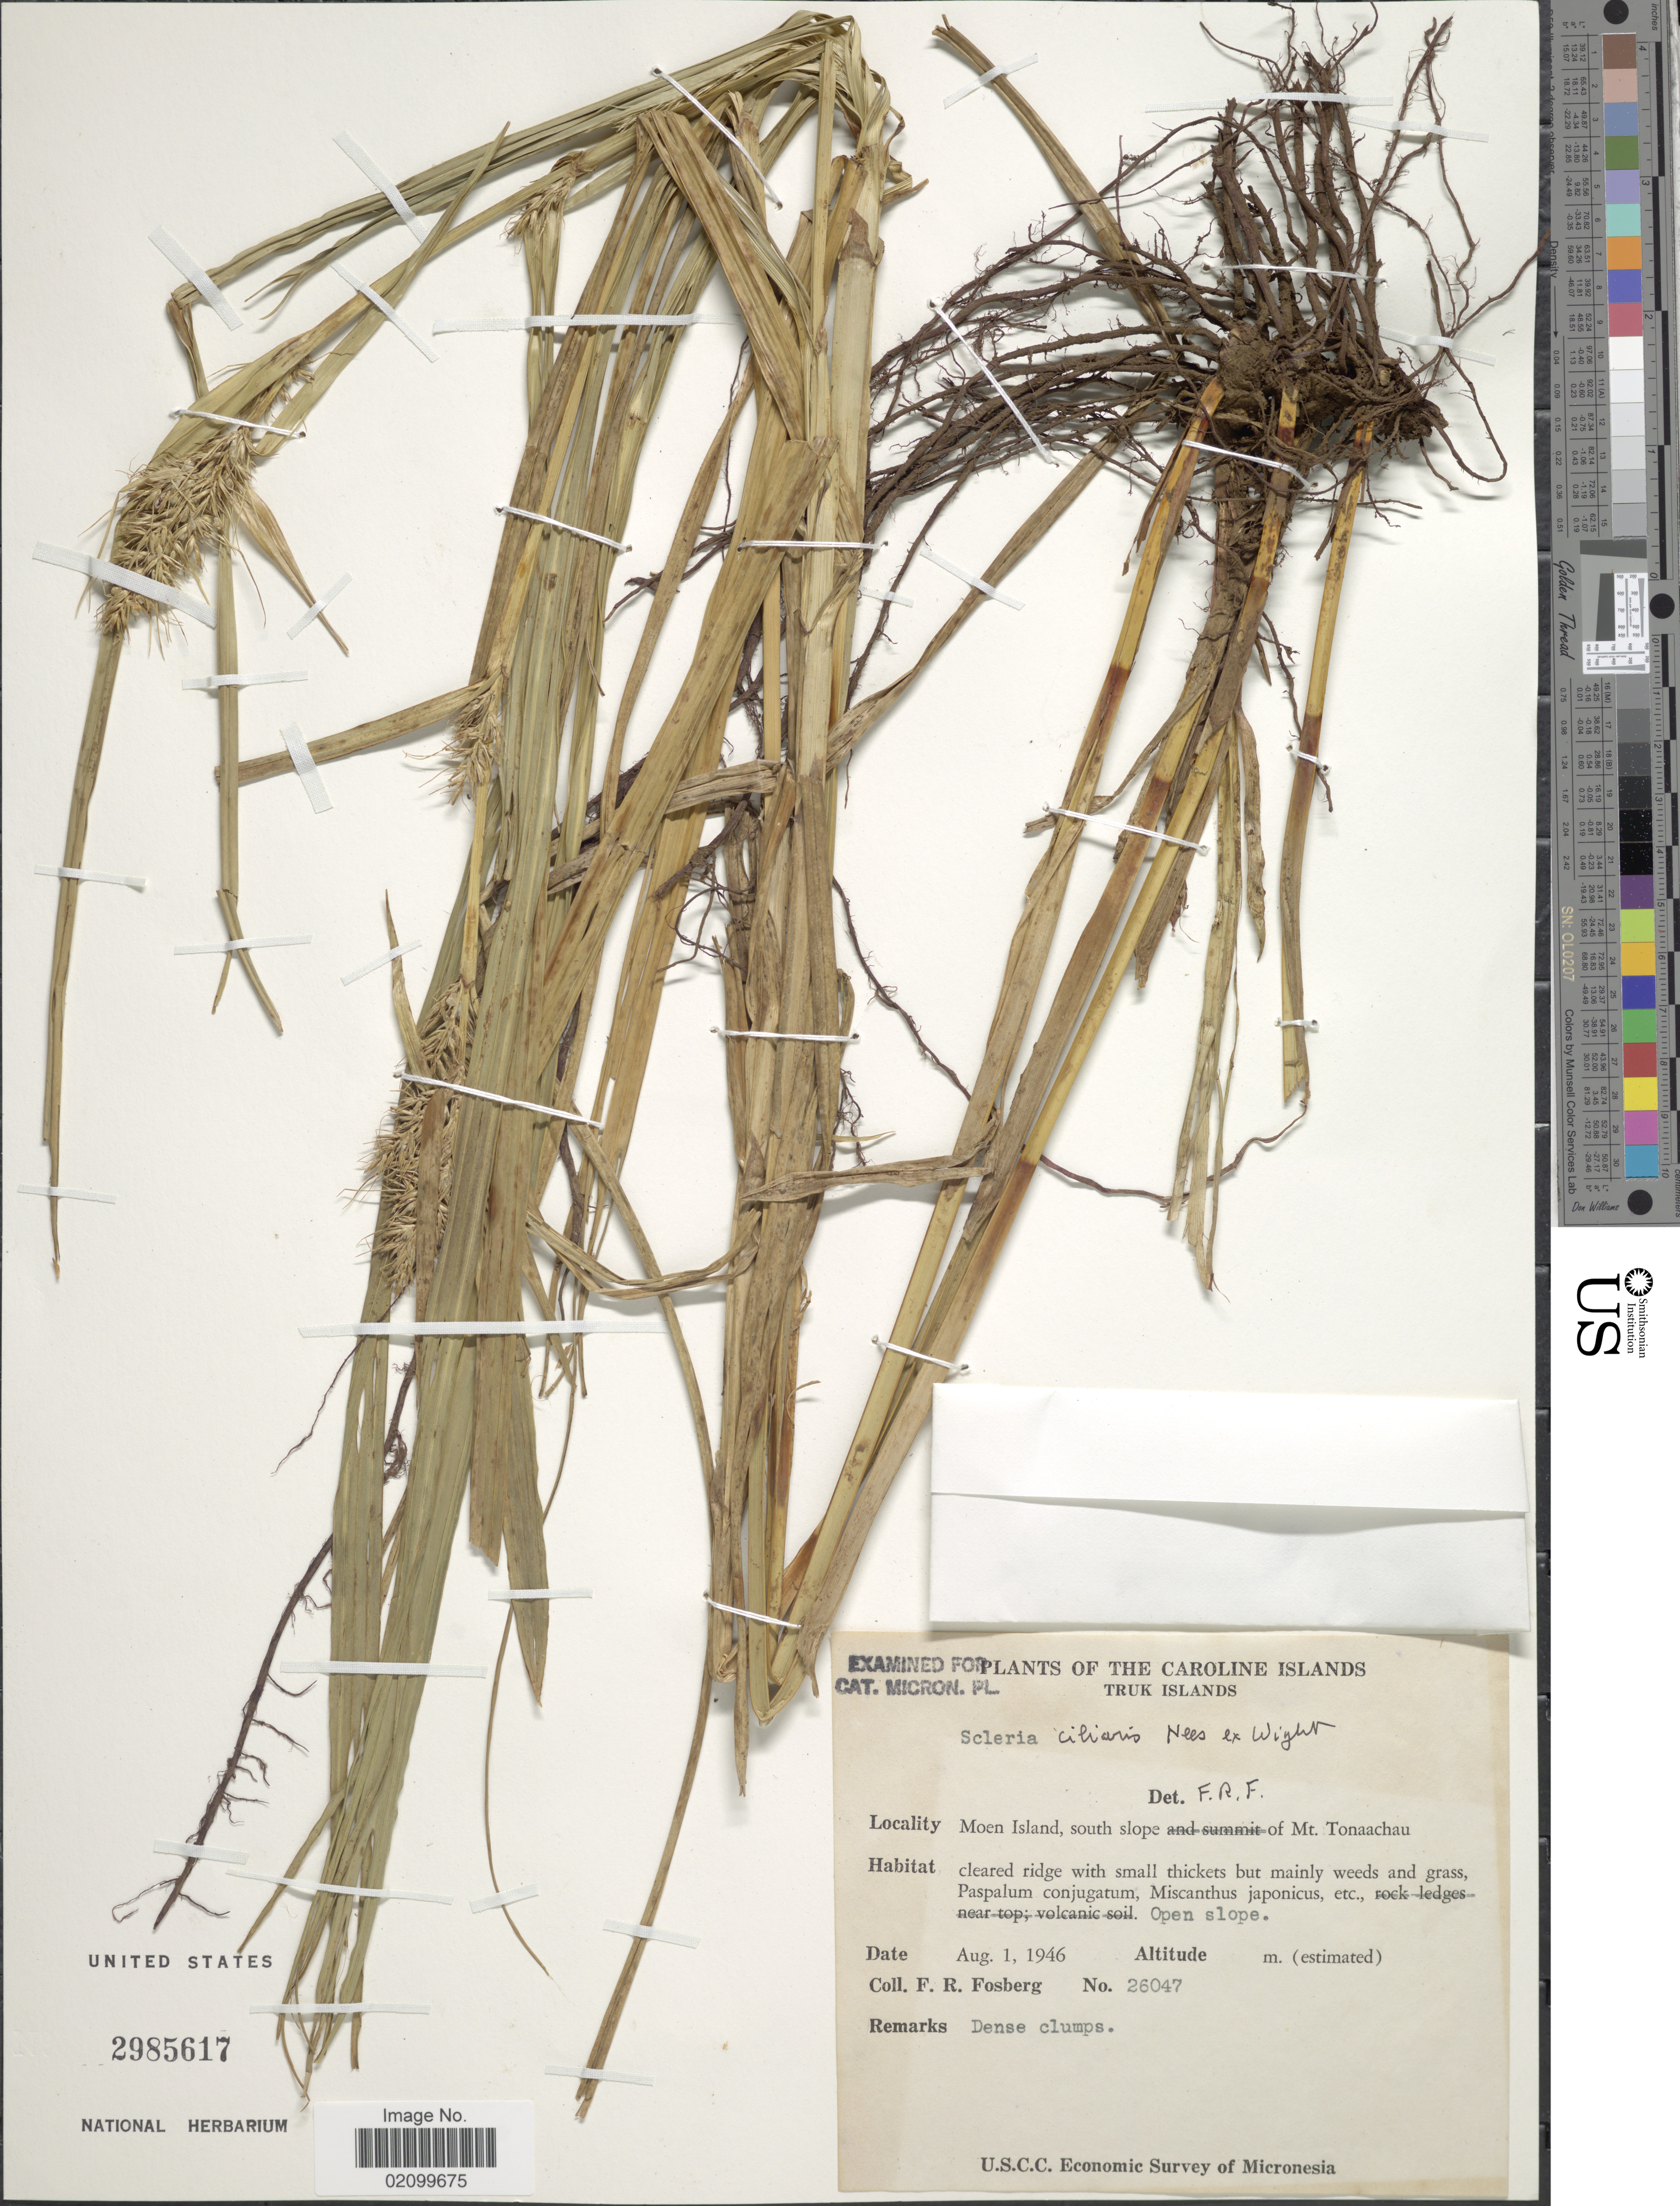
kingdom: Plantae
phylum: Tracheophyta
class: Liliopsida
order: Poales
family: Cyperaceae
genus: Scleria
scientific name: Scleria ciliaris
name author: Nees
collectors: F. R. Fosberg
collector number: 26047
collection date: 1946-08-01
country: Micronesia, Federated States of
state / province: Truk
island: Moen [Wono]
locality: Caroline Islands, Truk Islands, Moen Island, south slope of Mt. Tonaachau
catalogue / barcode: US 2985617